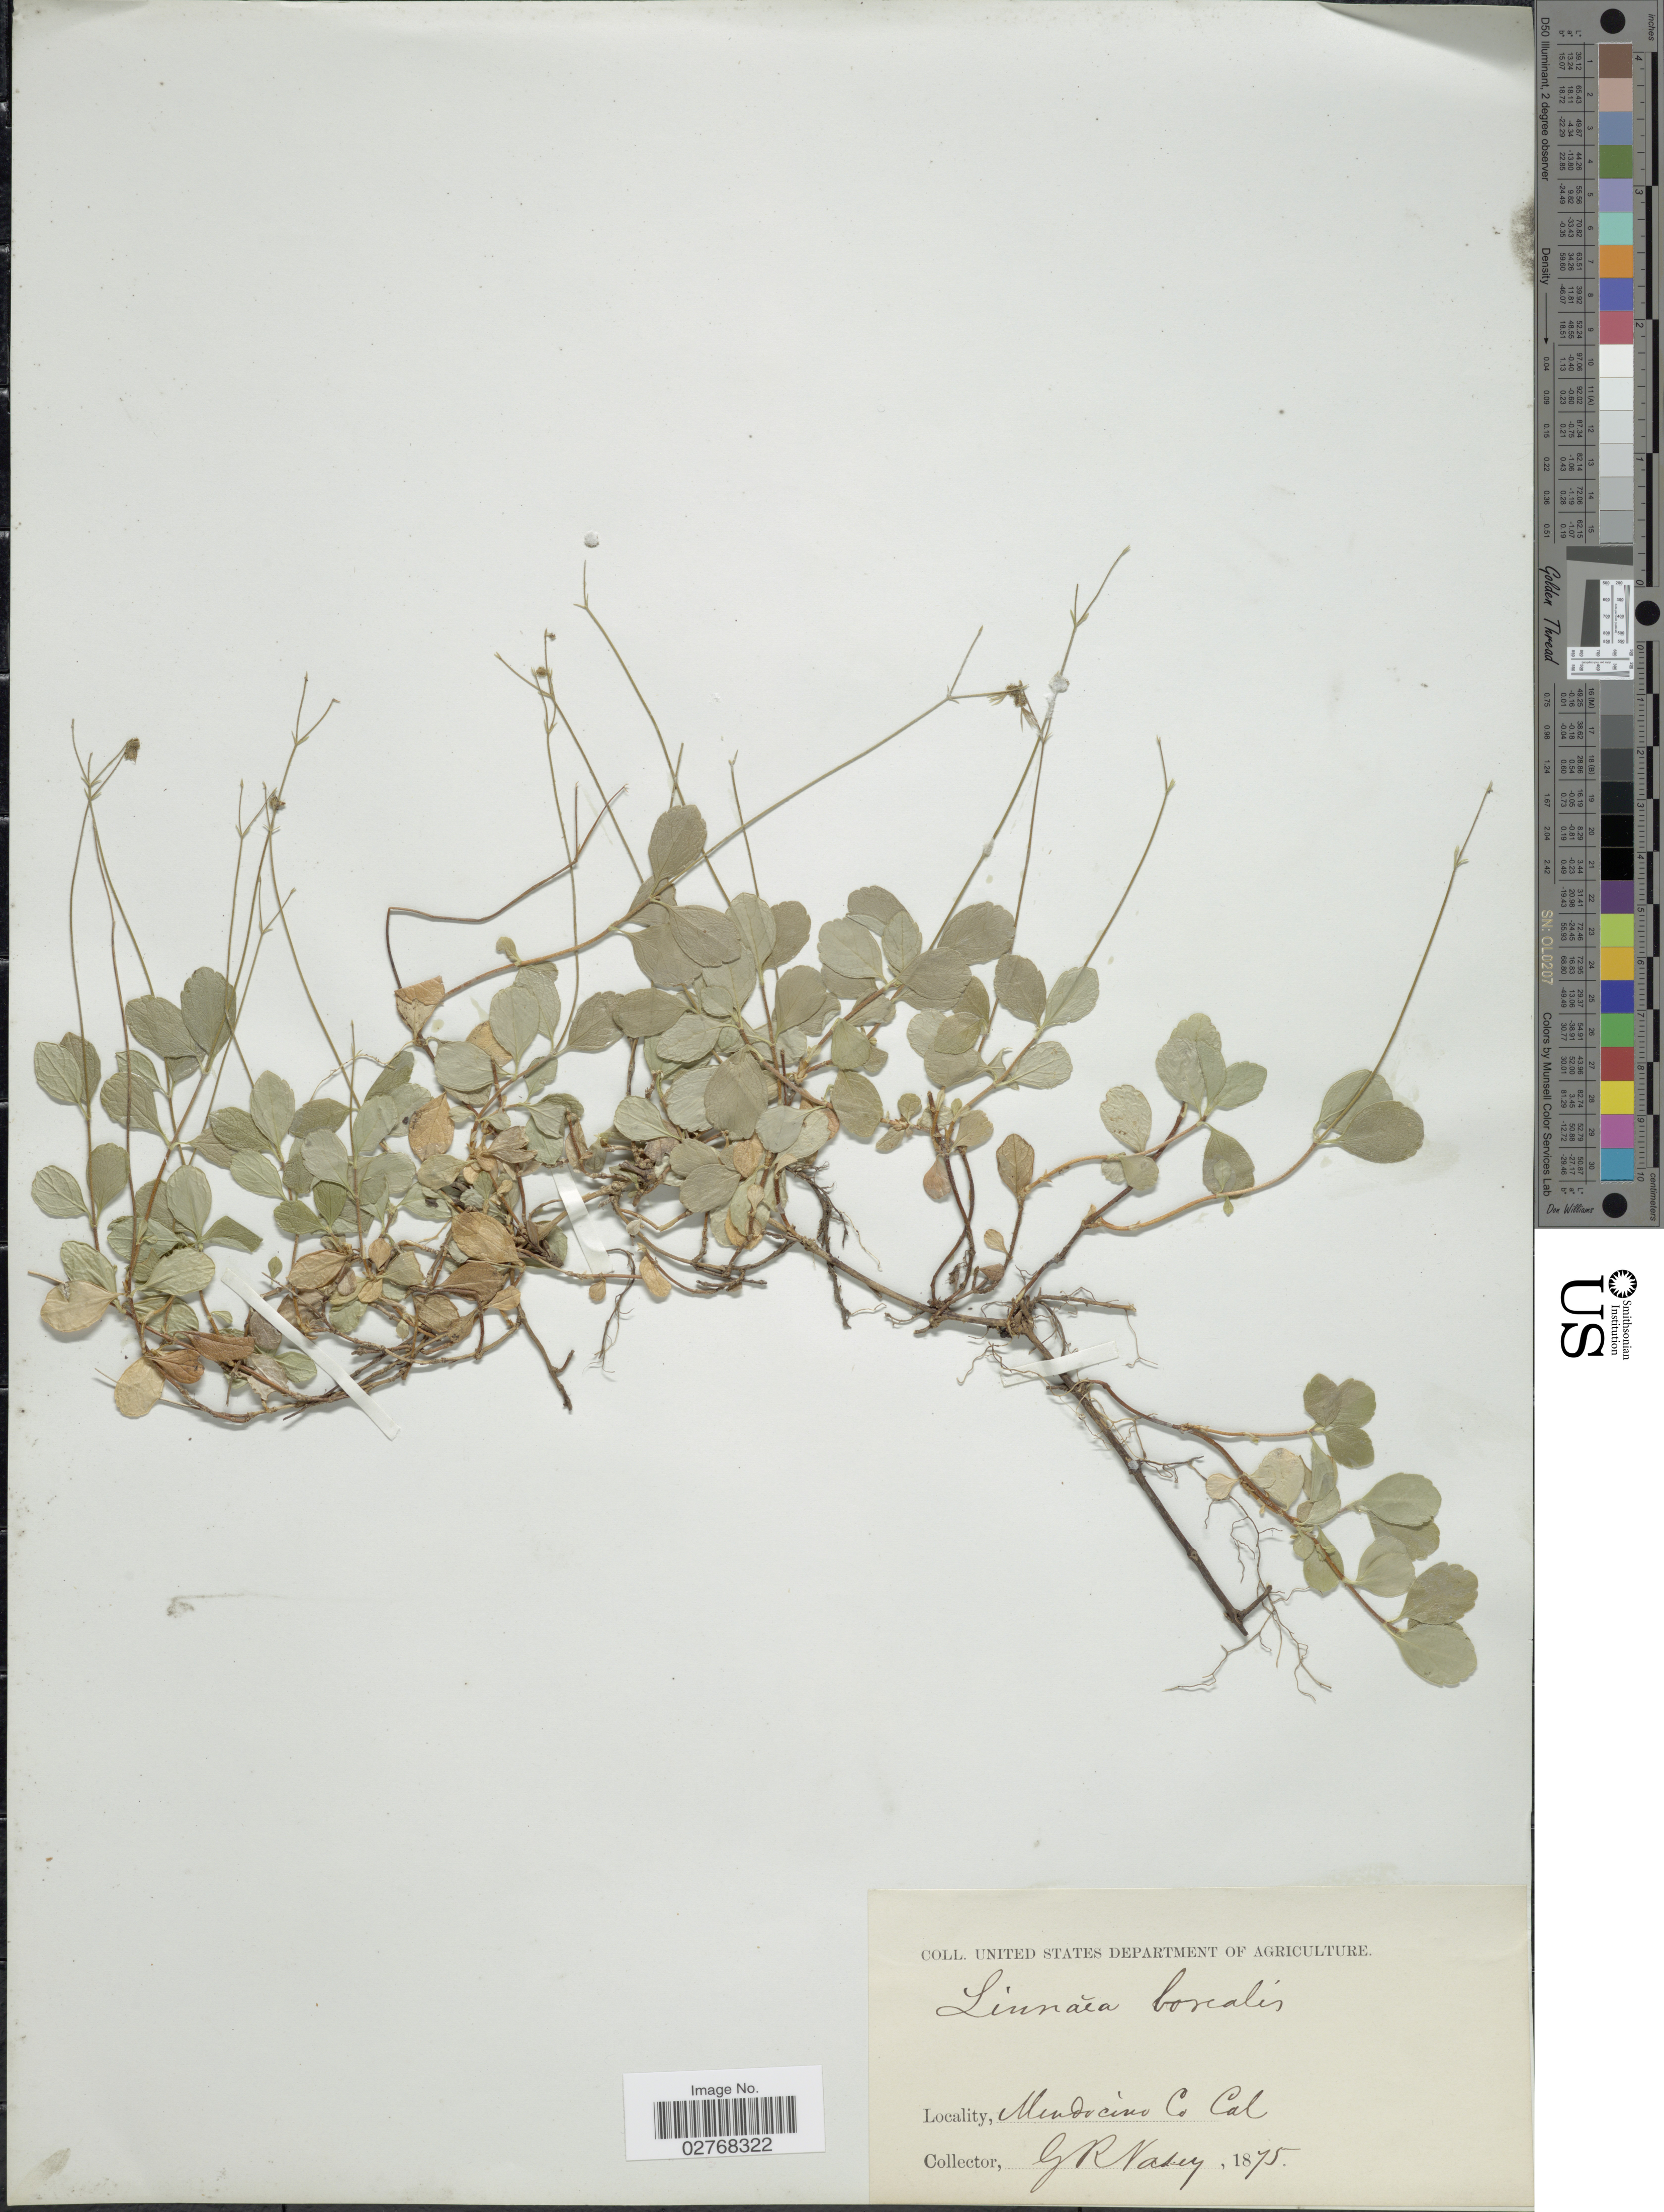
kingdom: Plantae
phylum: Tracheophyta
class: Magnoliopsida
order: Dipsacales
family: Caprifoliaceae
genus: Linnaea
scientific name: Linnaea borealis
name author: L.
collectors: G. R. Vasey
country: United States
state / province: California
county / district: Mendocino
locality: Mendocino Co.